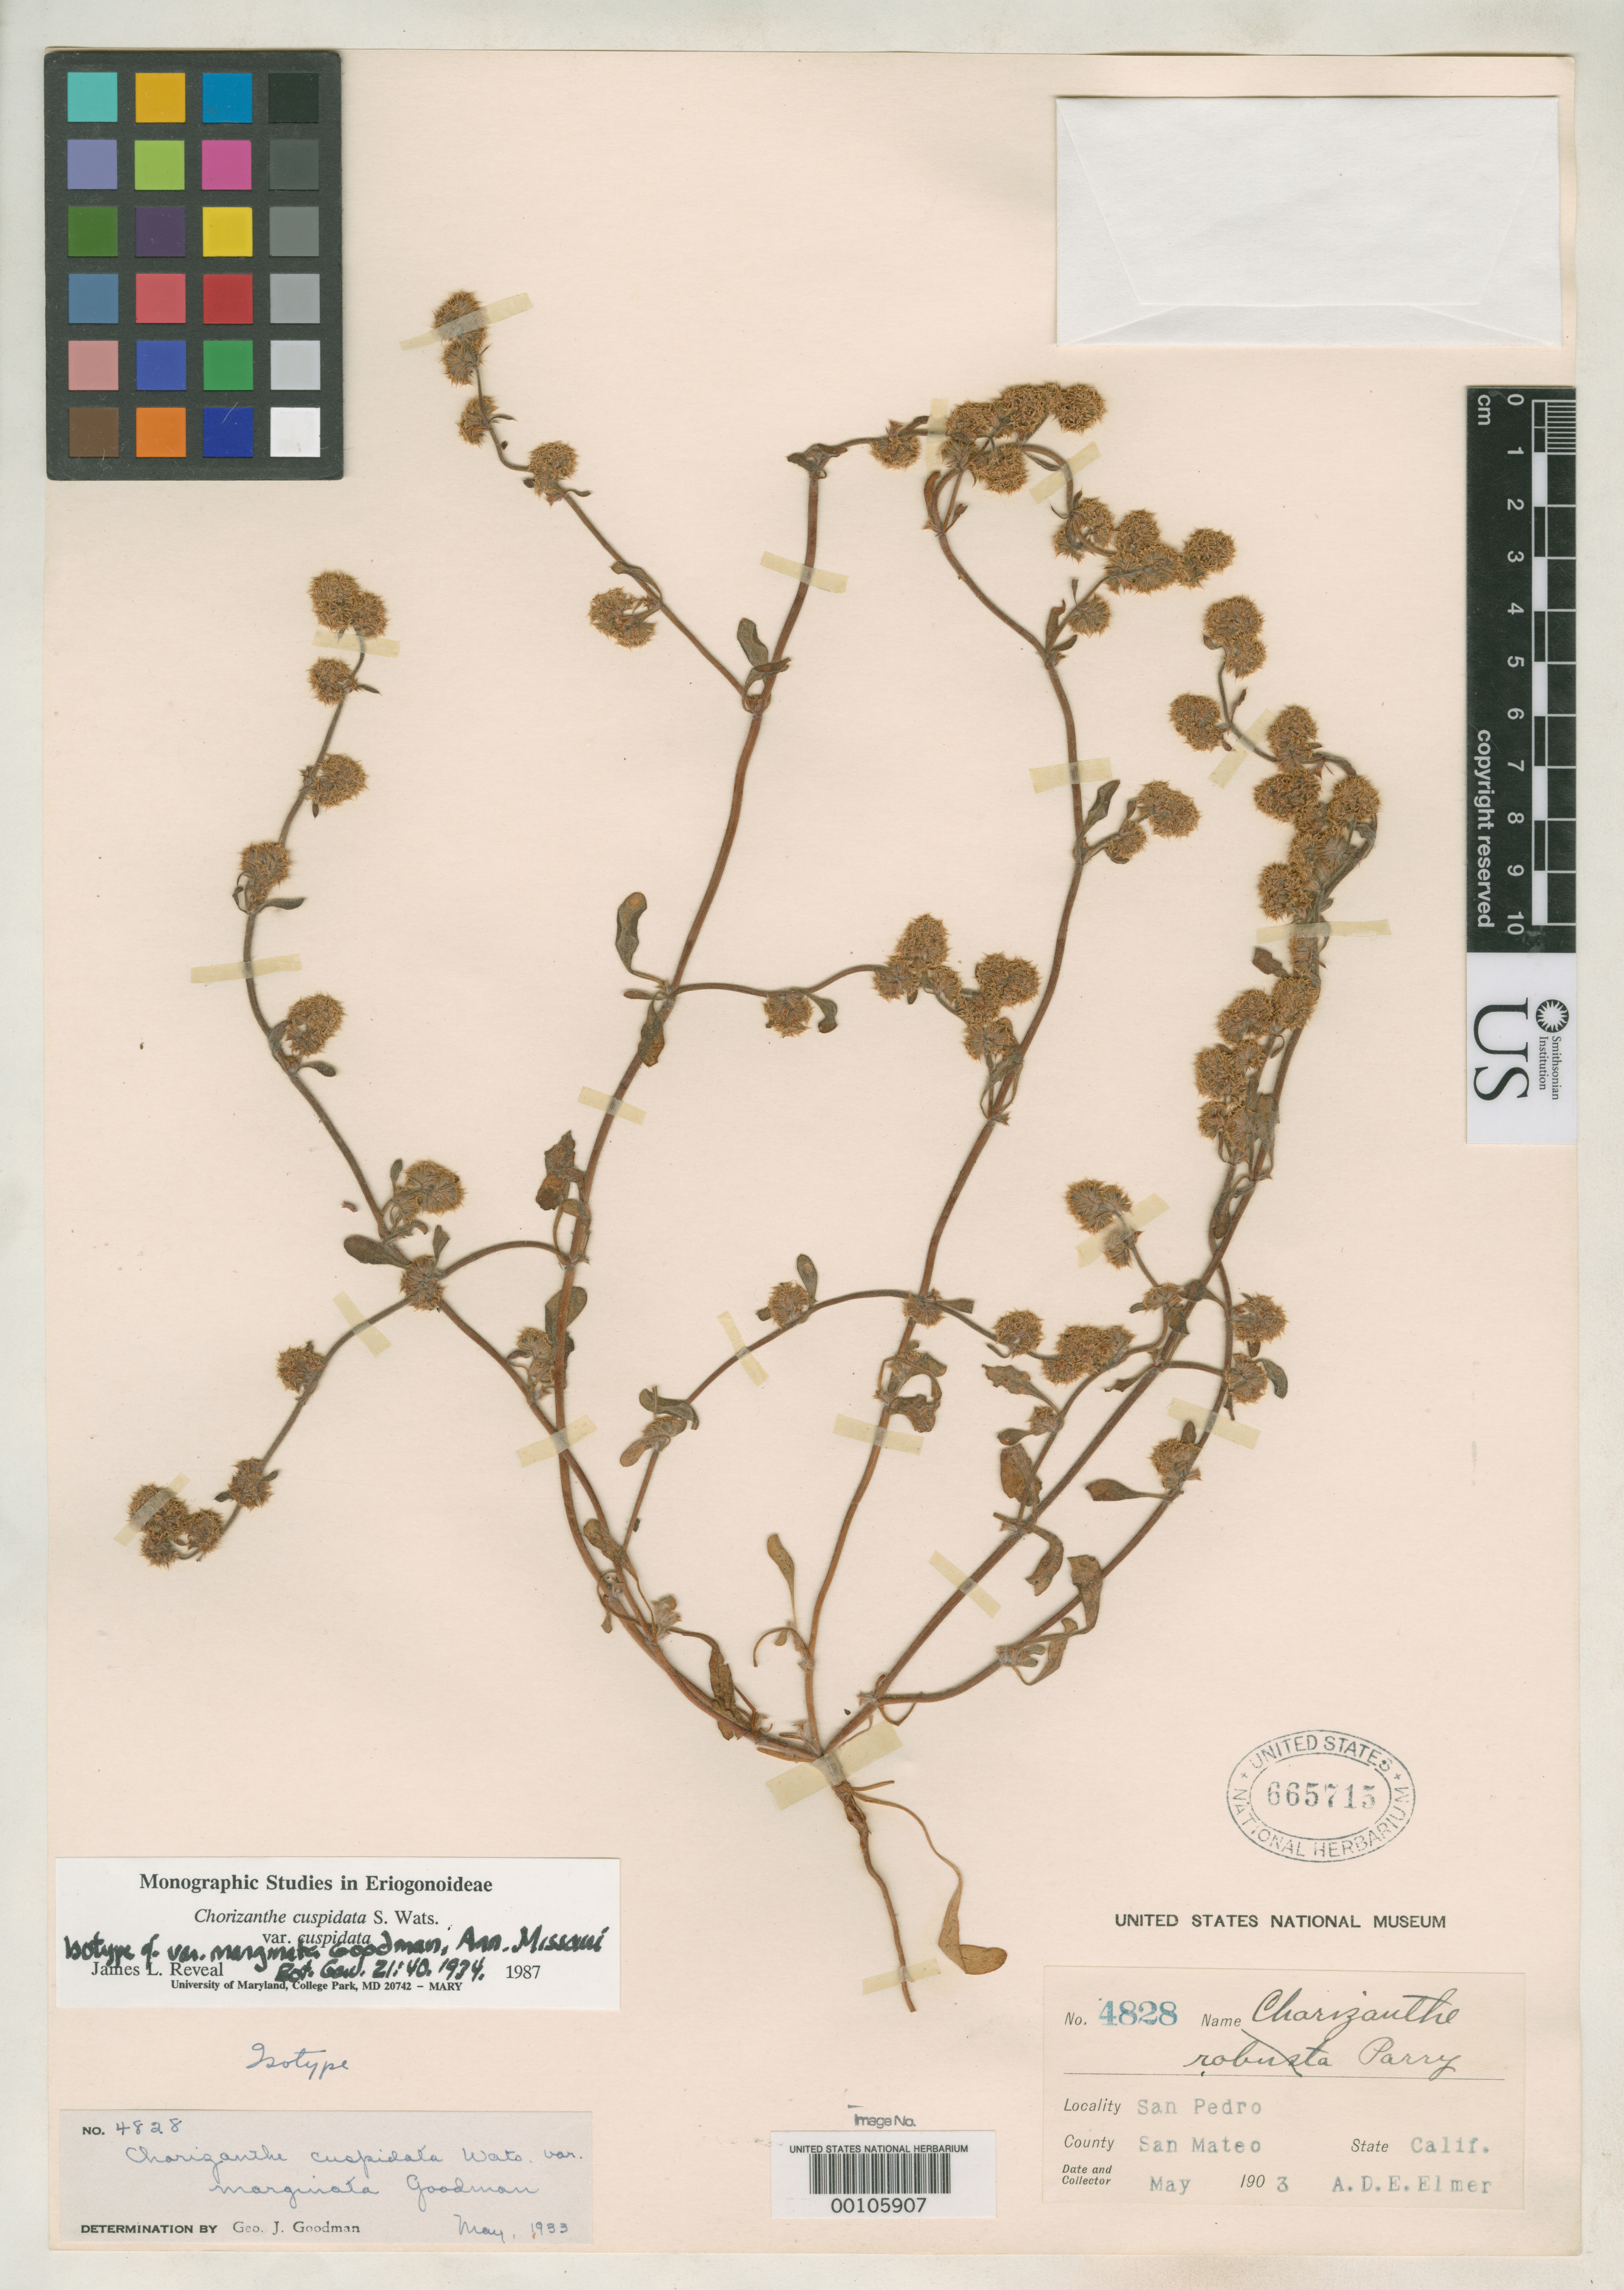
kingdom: Plantae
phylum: Tracheophyta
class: Magnoliopsida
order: Caryophyllales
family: Polygonaceae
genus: Chorizanthe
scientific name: Chorizanthe cuspidata var. marginata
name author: Goodman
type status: Isotype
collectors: A. D. E. Elmer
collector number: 4828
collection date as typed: May 1903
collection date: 1903-05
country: United States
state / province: California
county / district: San Mateo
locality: San Pedeo.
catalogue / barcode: US 665715